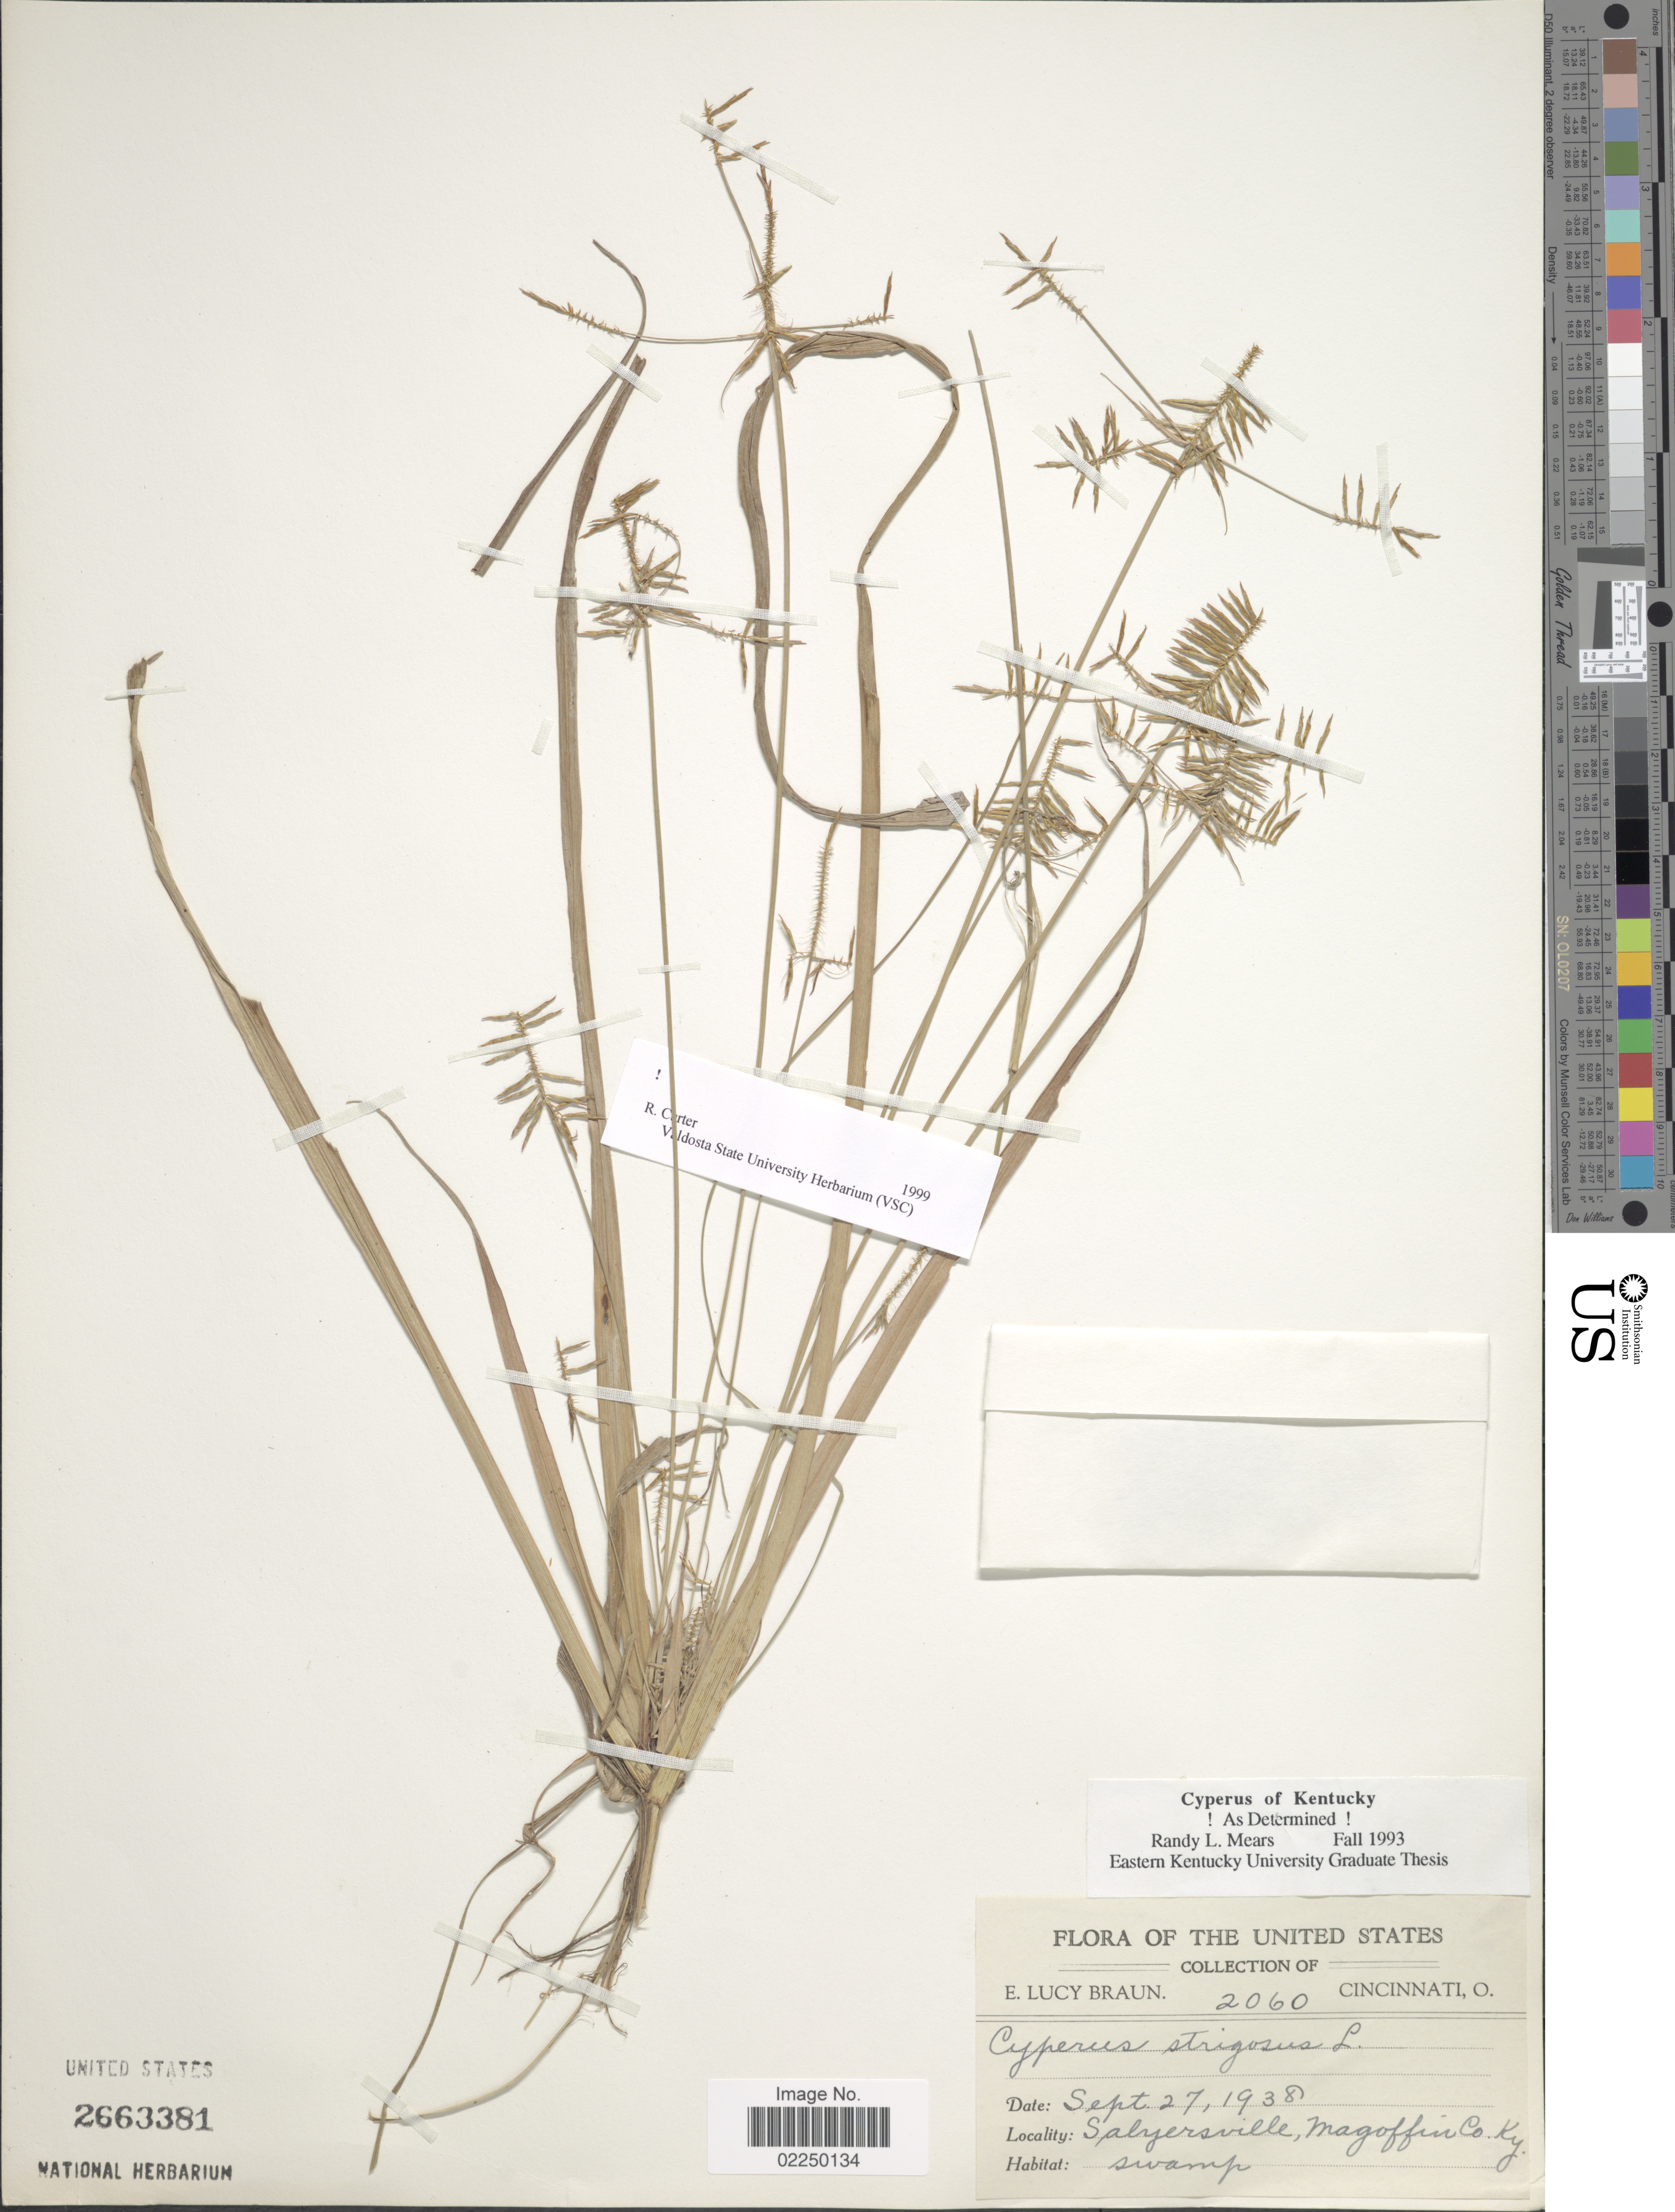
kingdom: Plantae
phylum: Tracheophyta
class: Liliopsida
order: Poales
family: Cyperaceae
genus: Cyperus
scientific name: Cyperus strigosus L.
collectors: E. L. Braun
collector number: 2060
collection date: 1938-09-27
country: United States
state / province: Kentucky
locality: Salyersville, Magoffin Co.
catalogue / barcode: US 2663381